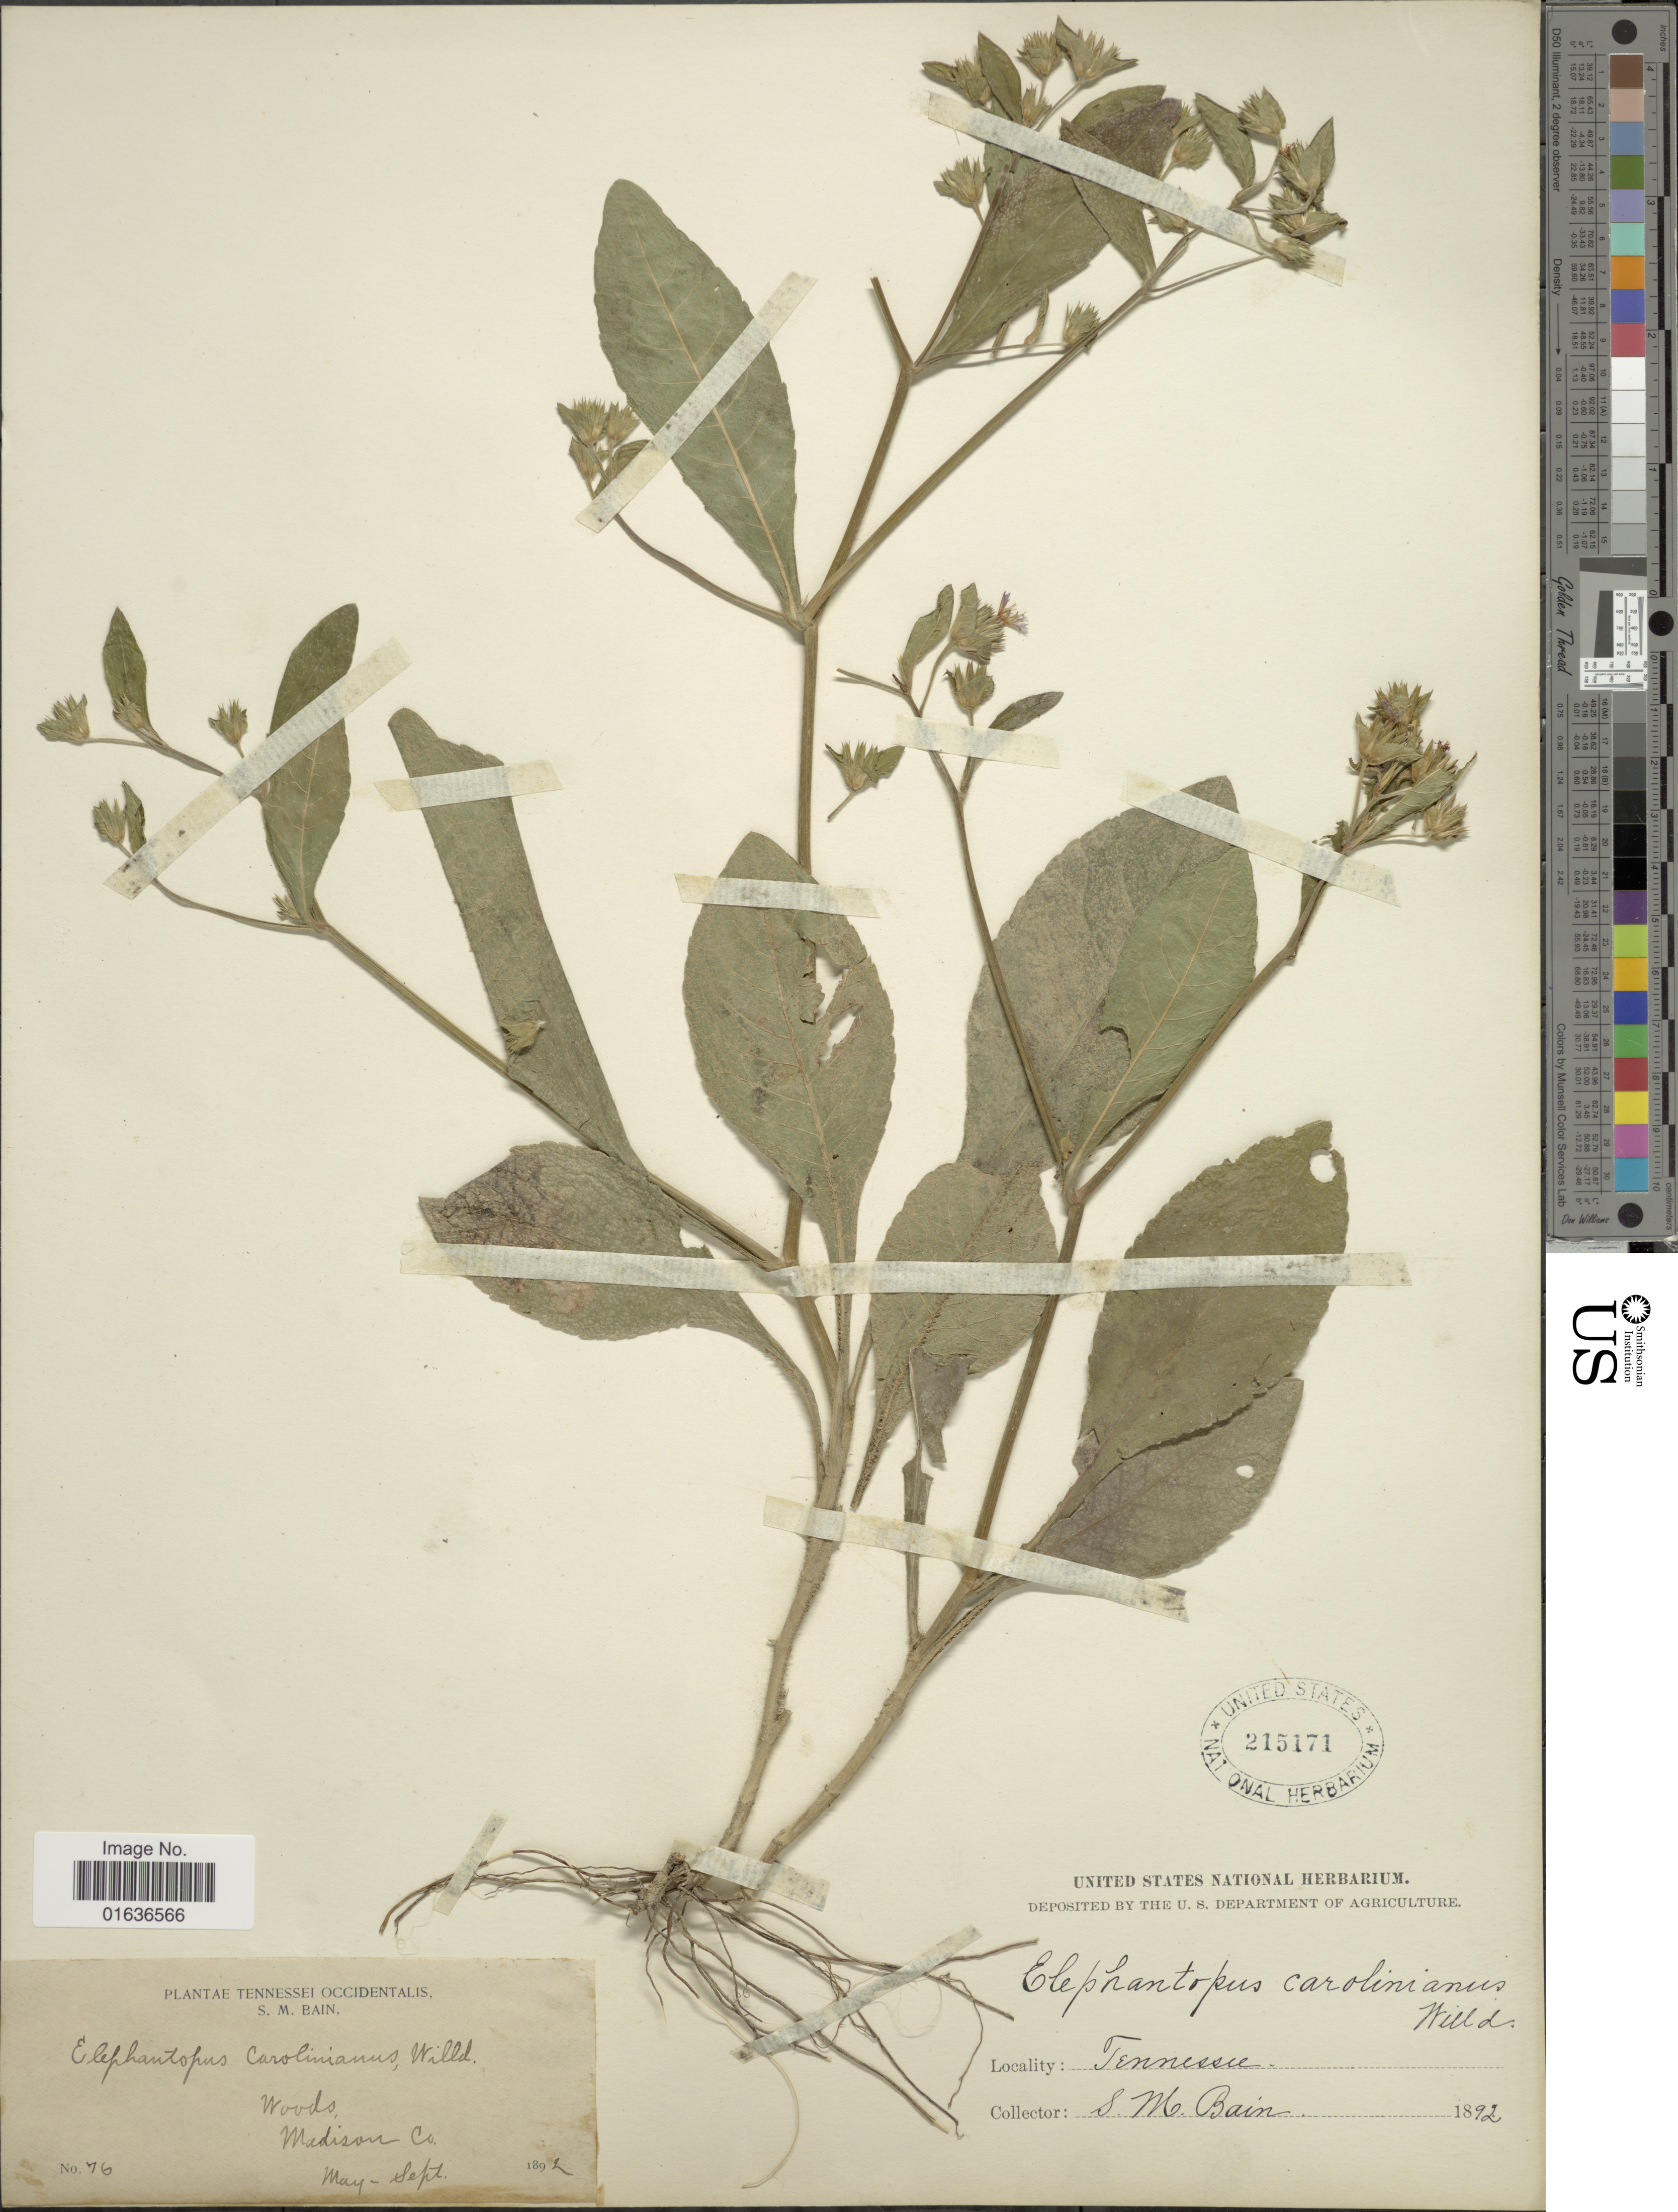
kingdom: Plantae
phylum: Tracheophyta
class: Magnoliopsida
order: Asterales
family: Asteraceae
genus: Elephantopus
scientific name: Elephantopus carolinianus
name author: Raeusch.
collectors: S. M. Bain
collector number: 76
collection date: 1892-05/1892-09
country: United States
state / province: Tennessee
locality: Woods, Madison Co.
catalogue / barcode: US 215171